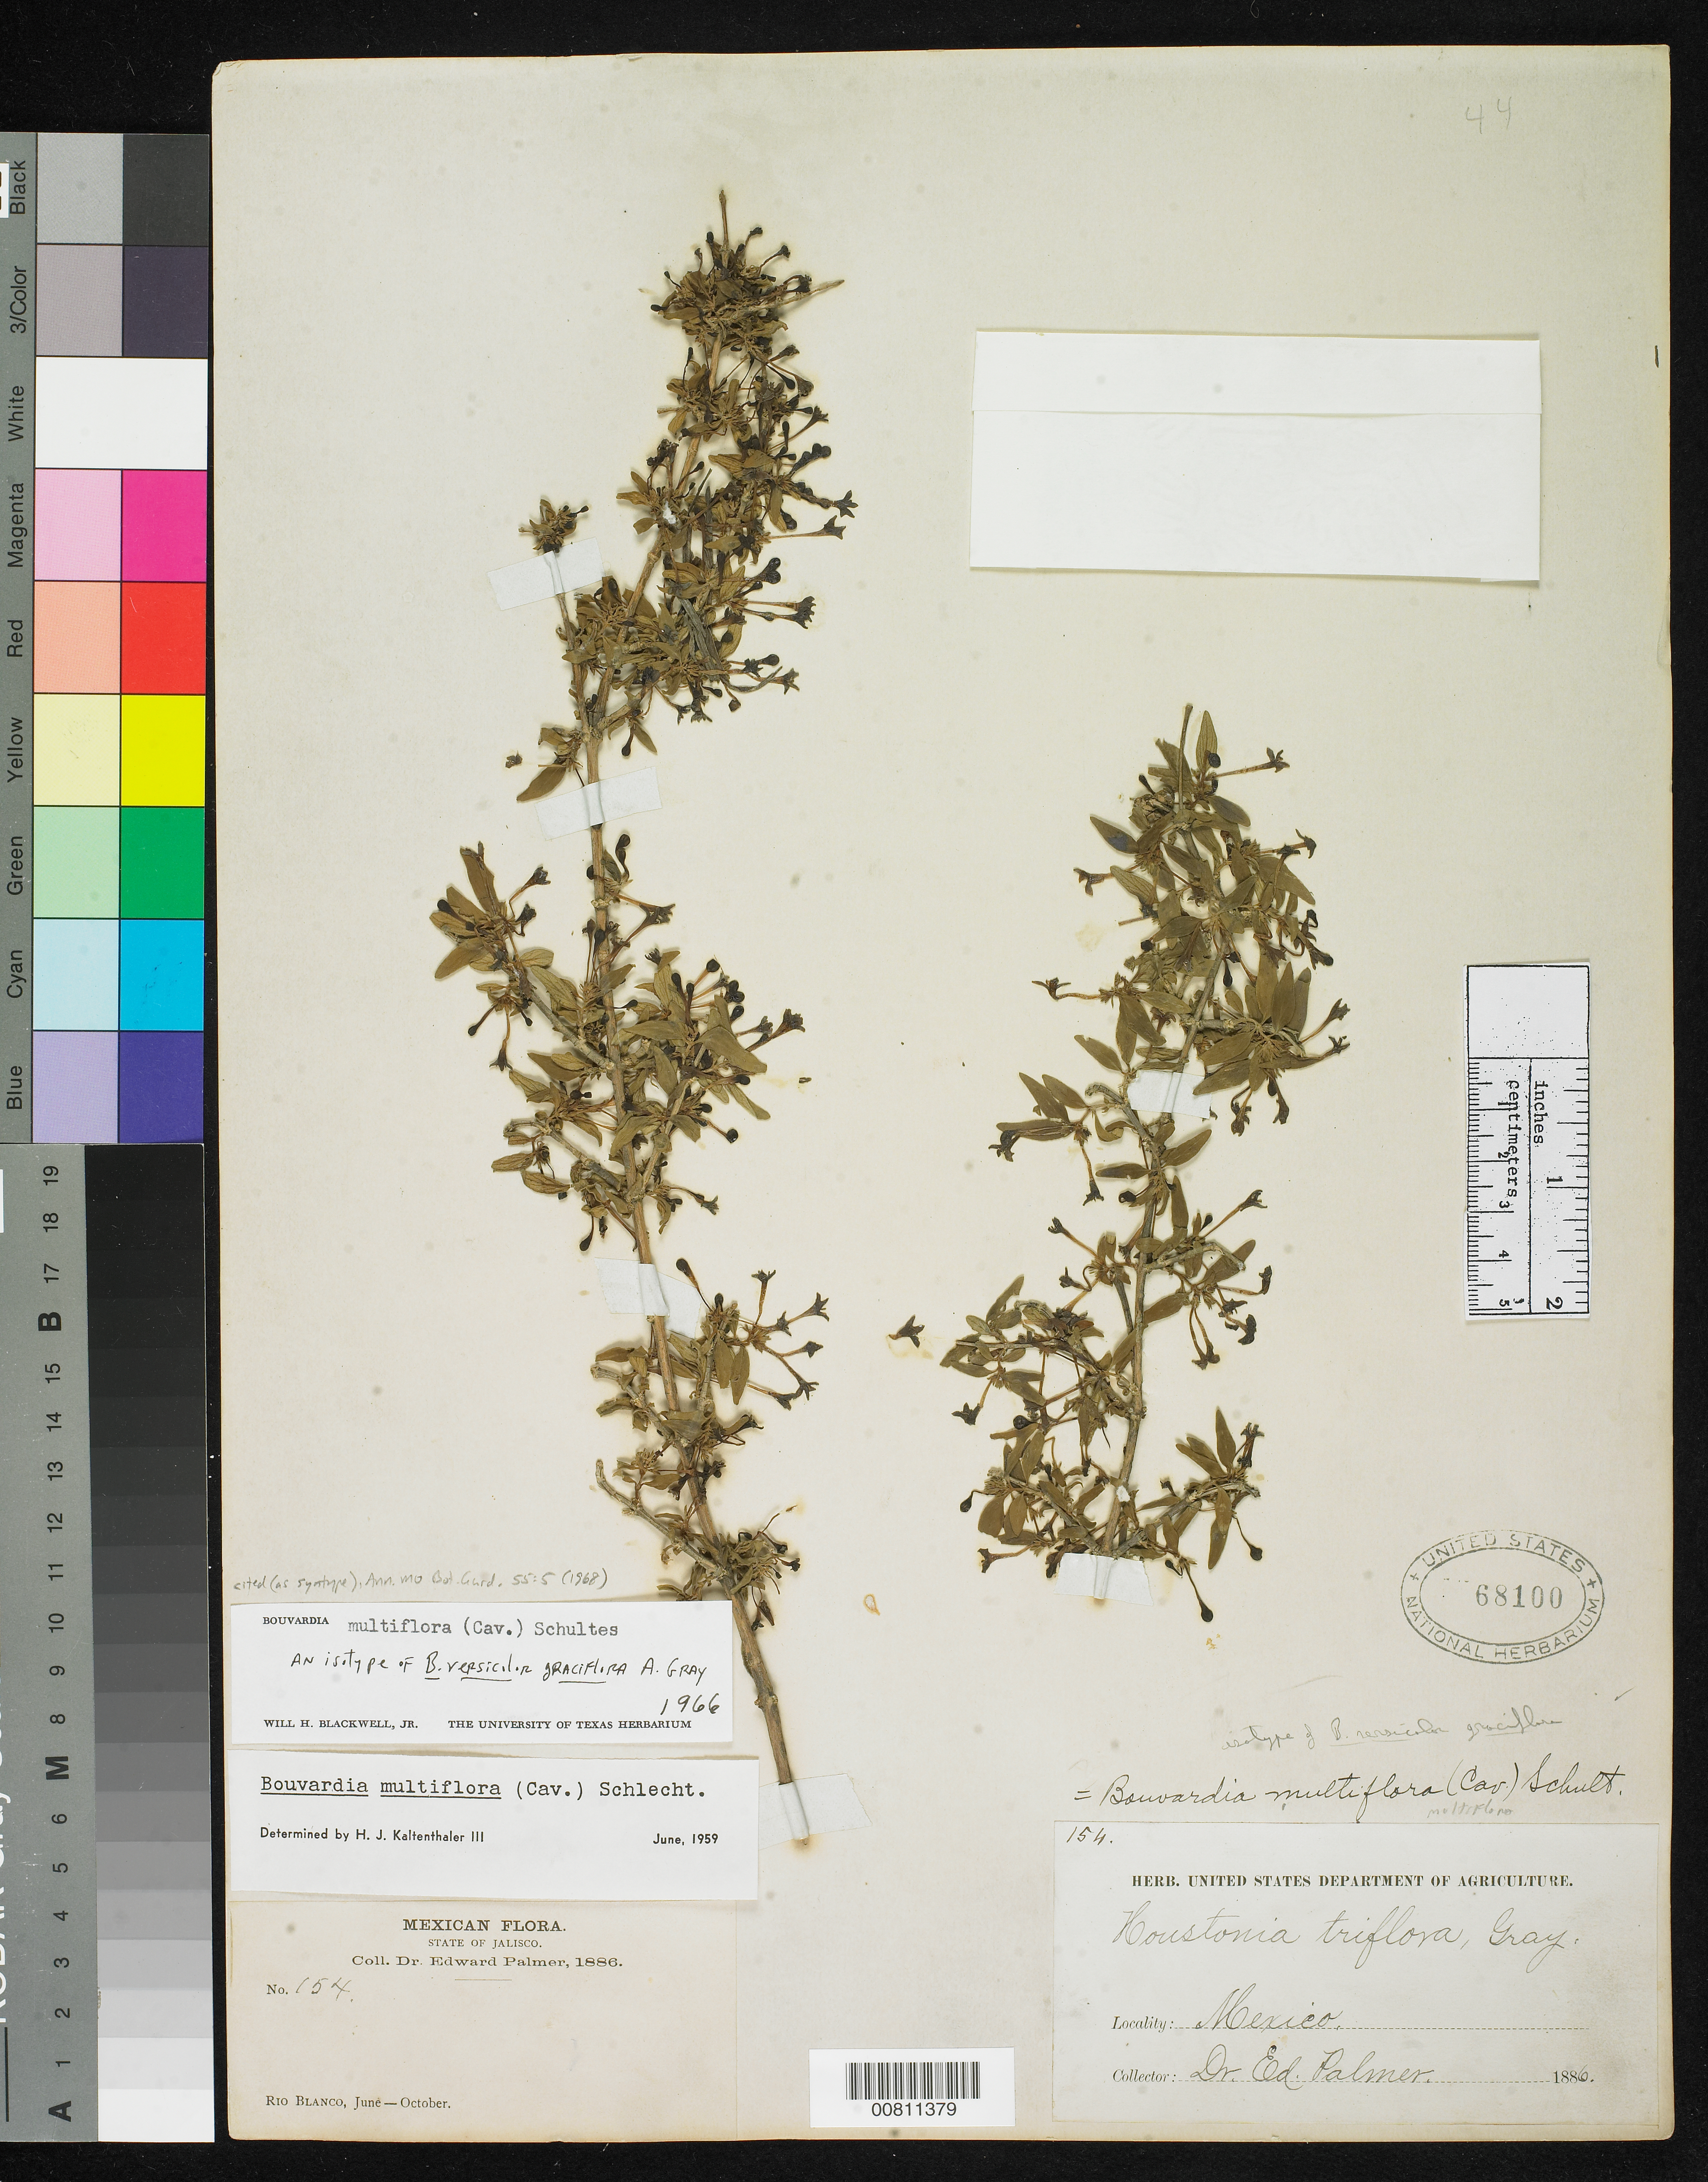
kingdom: Plantae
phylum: Tracheophyta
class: Magnoliopsida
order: Gentianales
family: Rubiaceae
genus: Bouvardia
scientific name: Bouvardia versicolor var. graciliflora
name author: A. Gray ex S. Watson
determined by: Blackwell, W. H.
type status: Isosyntype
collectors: E. Palmer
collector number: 154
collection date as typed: Jun 1886 to -- Oct 1886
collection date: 1886-06/1886-10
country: Mexico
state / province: Jalisco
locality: Río Blanco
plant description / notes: Annotated as "isotype" but cited as "syntype" by Blackwell, Ann. Missouri Bot. Gard. 55: 5 (1968).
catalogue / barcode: US 68100